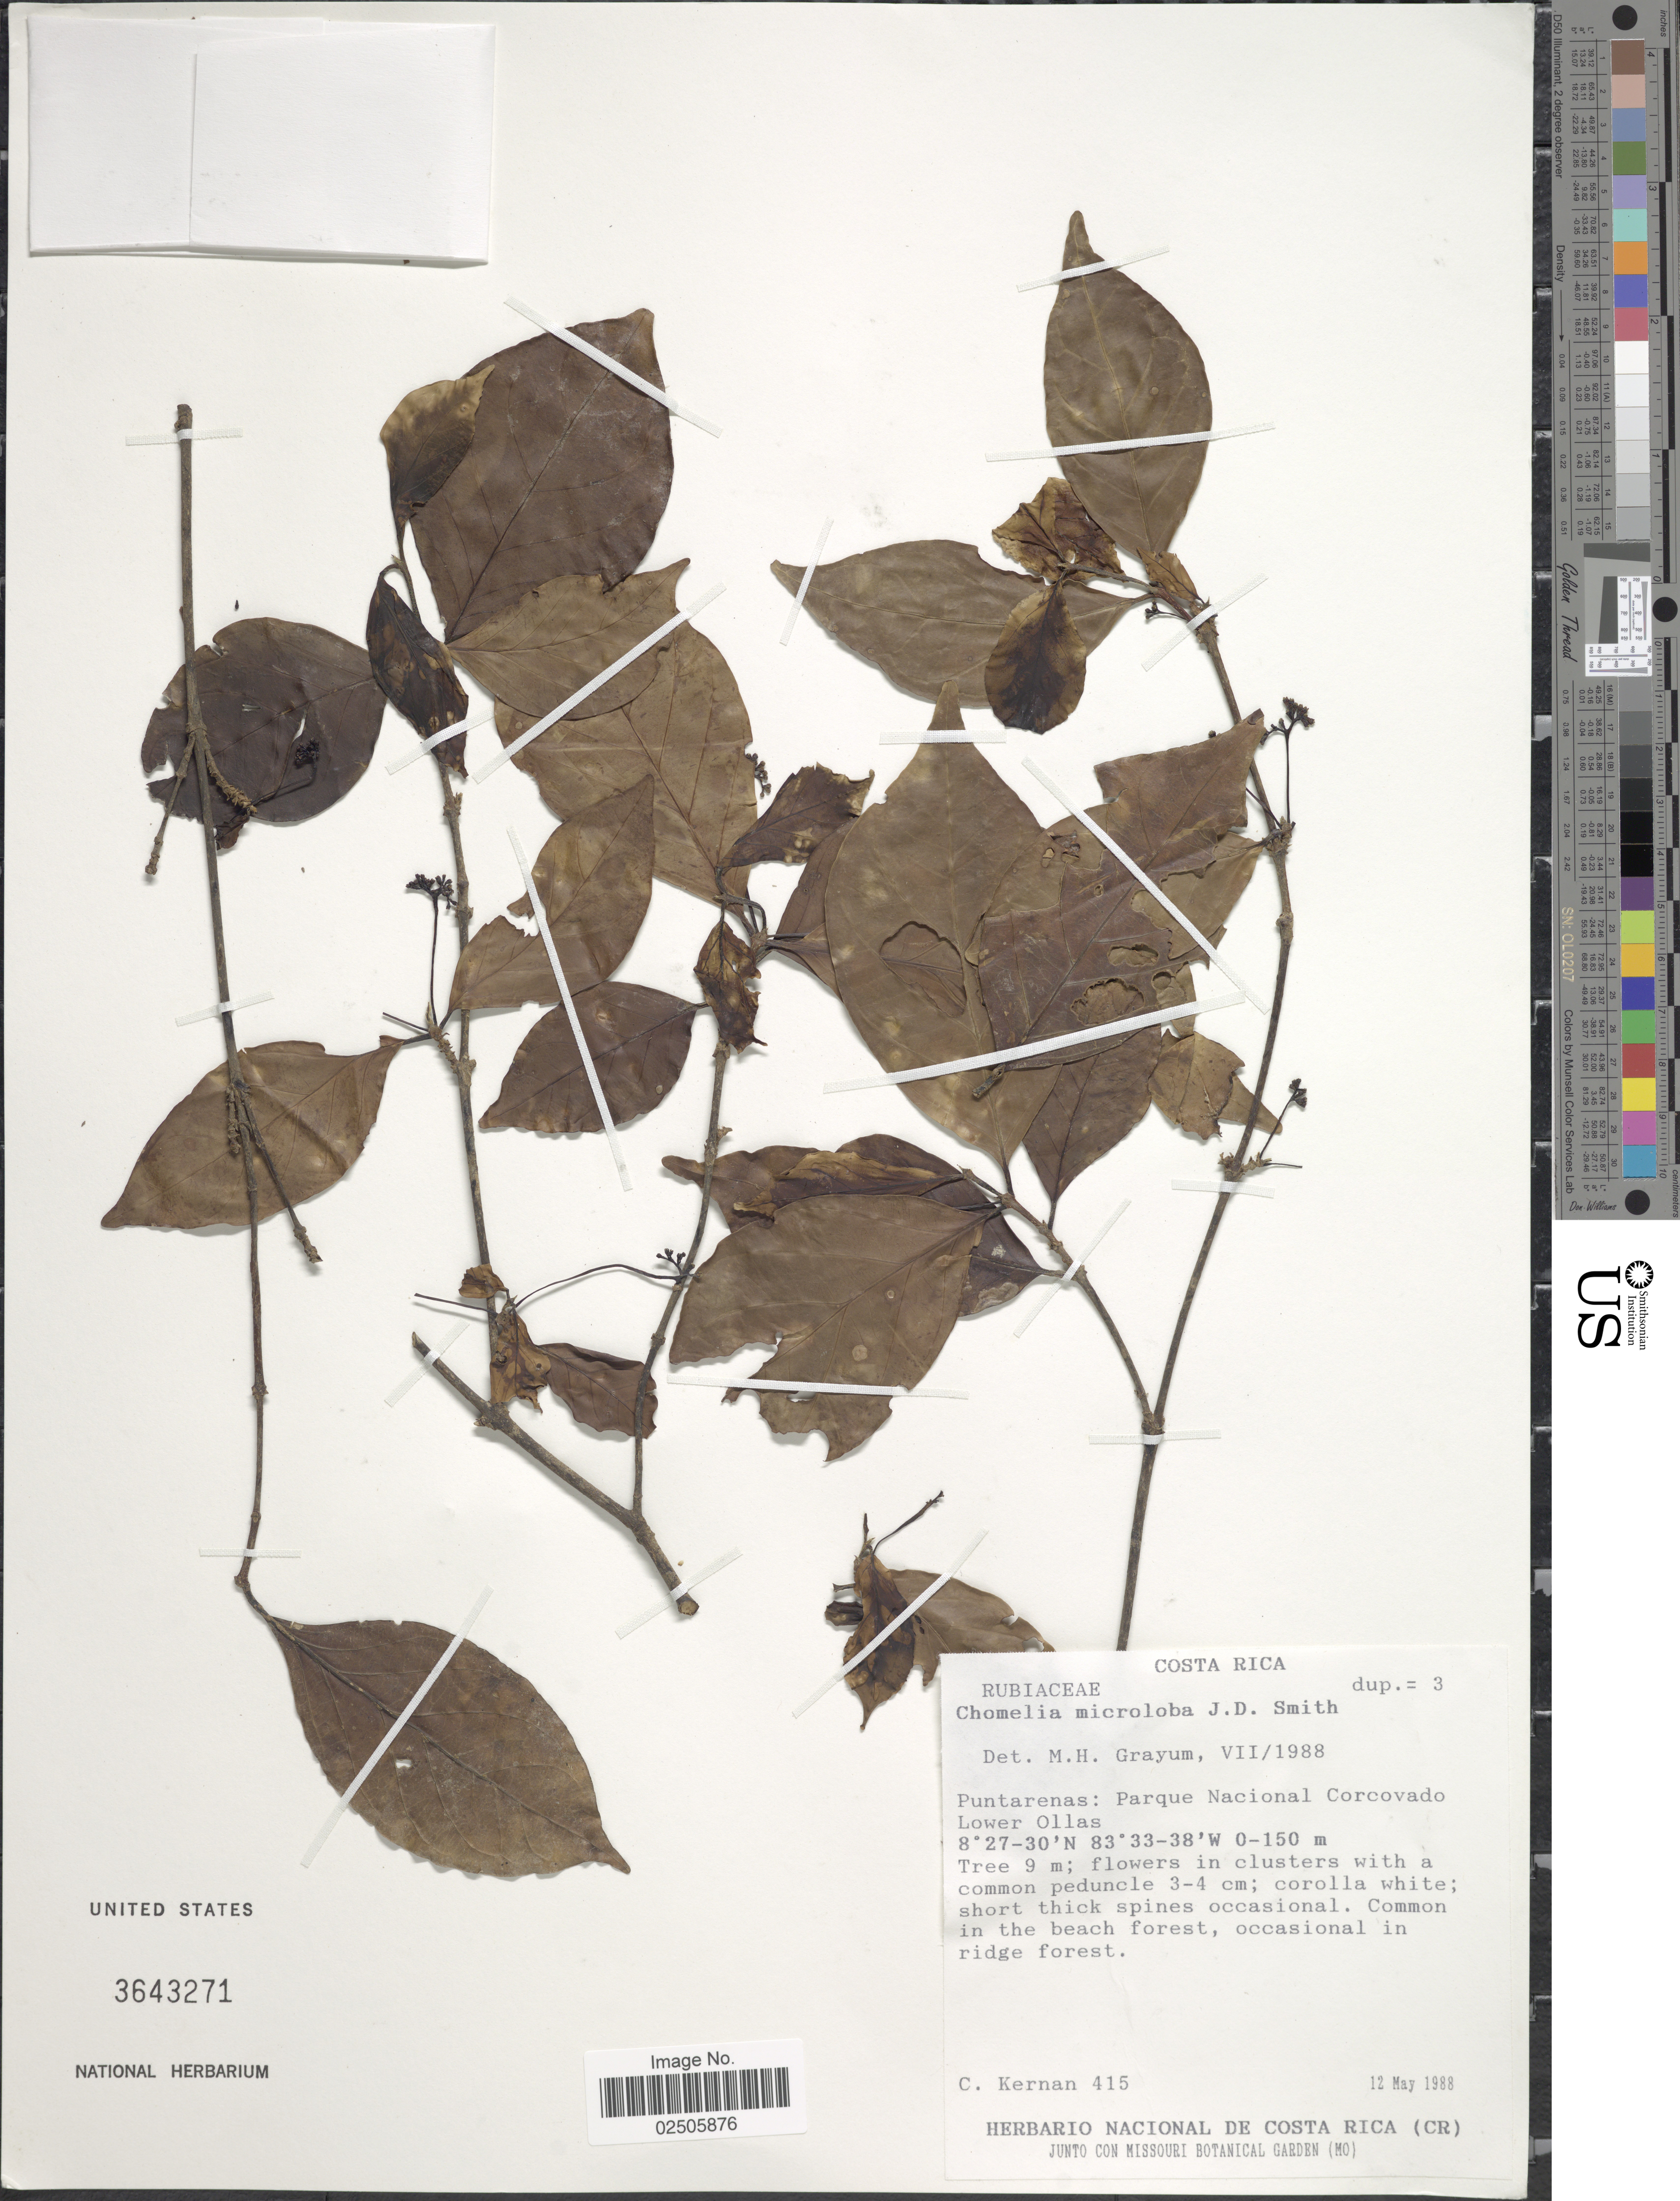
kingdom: Plantae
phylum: Tracheophyta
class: Magnoliopsida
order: Gentianales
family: Rubiaceae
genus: Chomelia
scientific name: Chomelia microloba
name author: Donn. Sm.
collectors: C. Kernan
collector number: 415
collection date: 1988-05-12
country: Costa Rica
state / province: Puntarenas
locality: Parque Nacional Corcovado Lower Ollas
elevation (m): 0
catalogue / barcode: US 3643271